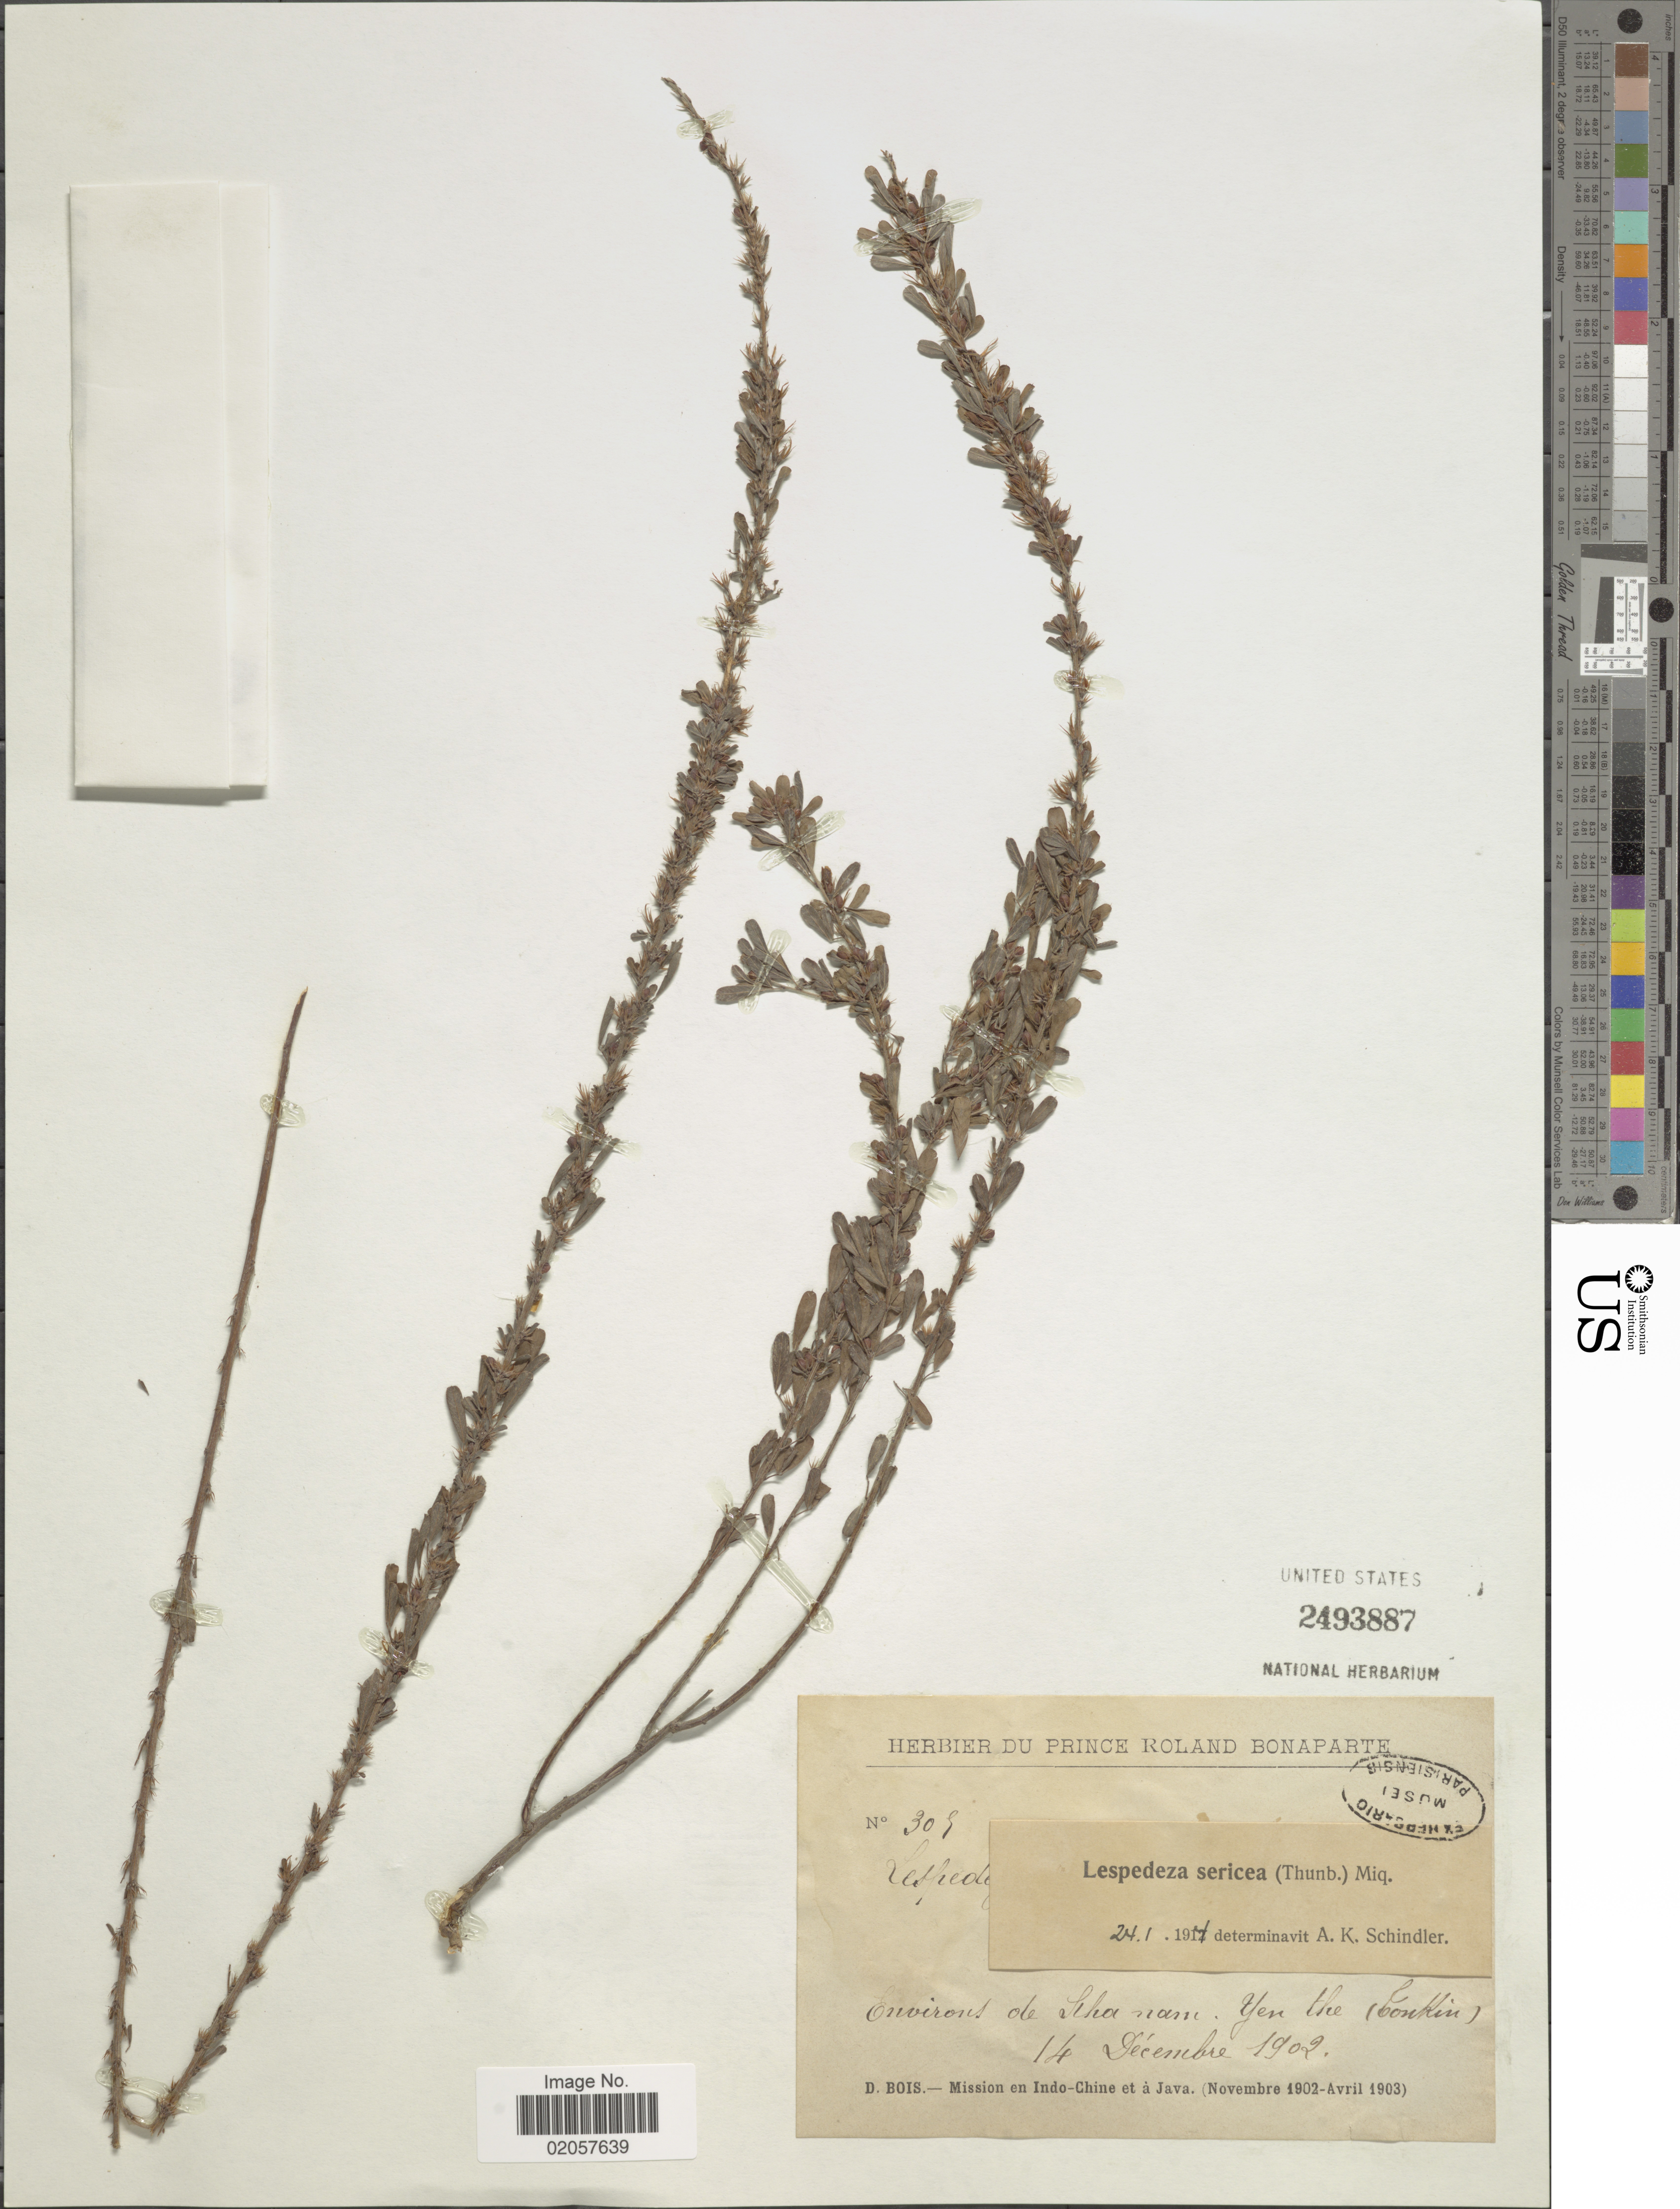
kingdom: Plantae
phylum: Tracheophyta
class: Magnoliopsida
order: Fabales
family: Fabaceae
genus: Lespedeza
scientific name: Lespedeza cuneata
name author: (Dum. Cours.) G. Don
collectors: D. Bois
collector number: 309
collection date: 1902-12-14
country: Vietnam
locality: Environs de Ilha nam. Yen the (Tonkin), Indo-Chine et a Java [interpreted]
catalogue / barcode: US 2493887